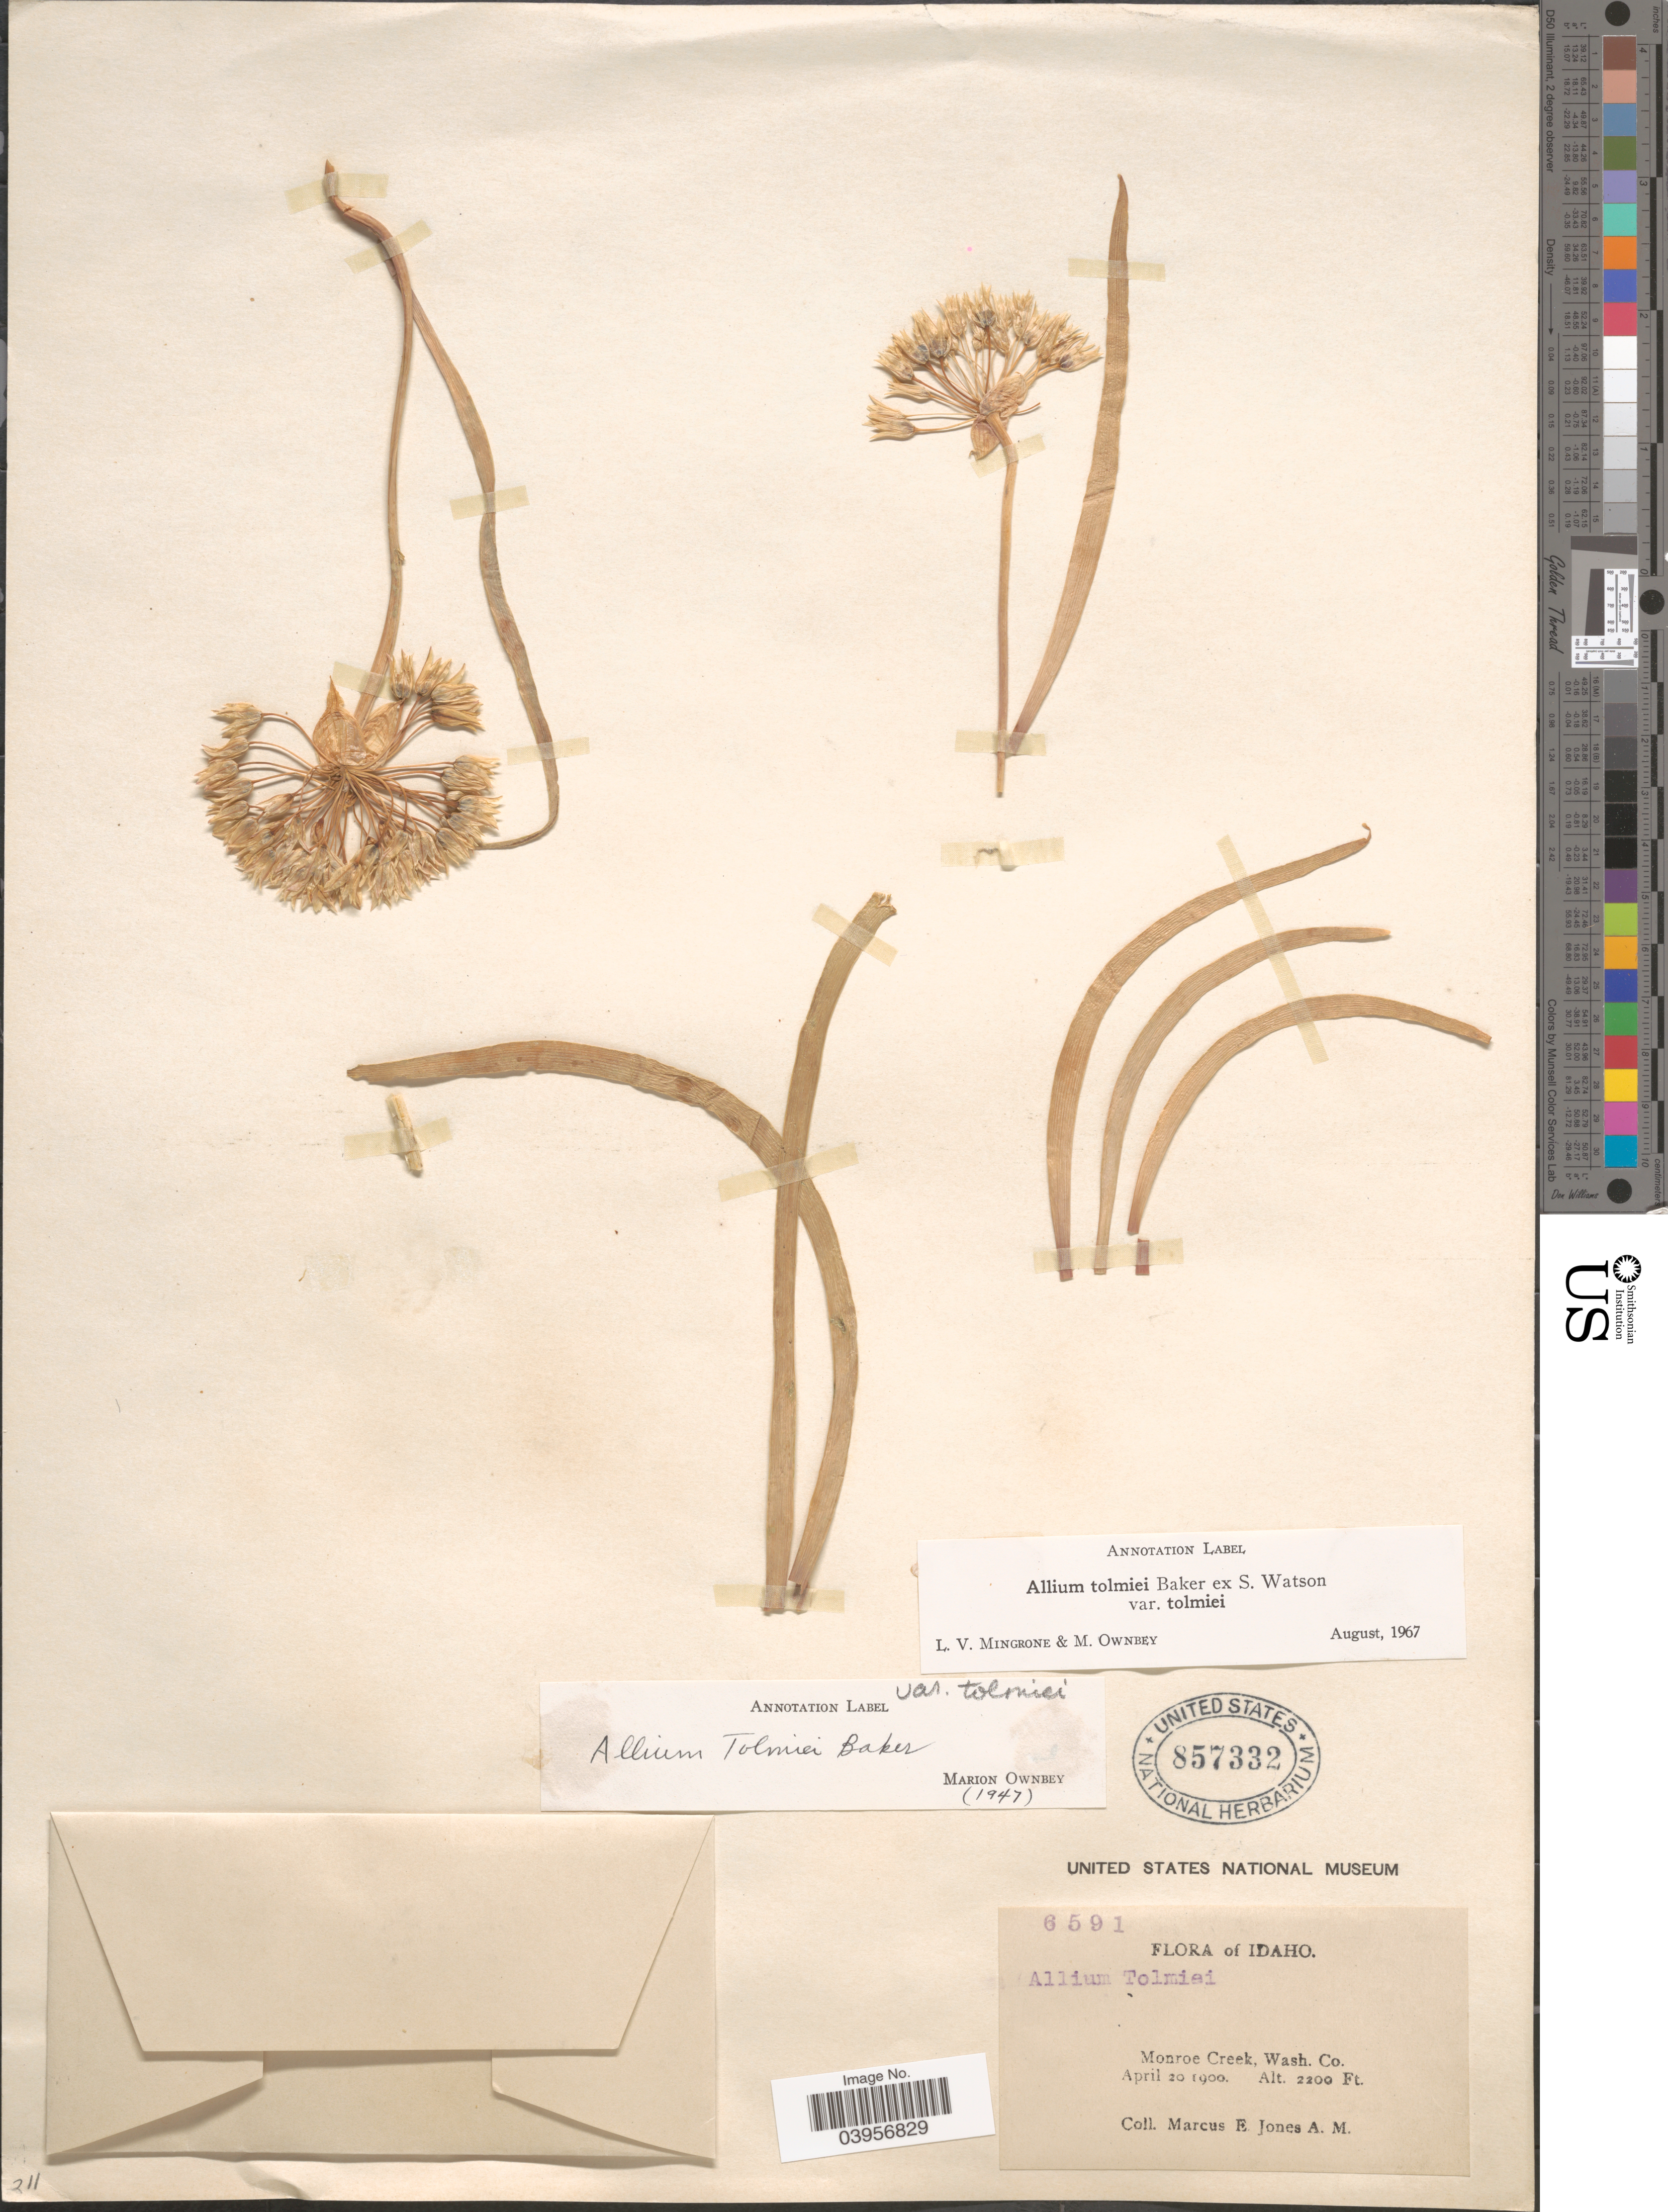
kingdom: Plantae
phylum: Tracheophyta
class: Liliopsida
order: Asparagales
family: Amaryllidaceae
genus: Allium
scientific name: Allium tolmiei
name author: Baker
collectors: M. E. Jones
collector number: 6591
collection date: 1900-04-20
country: United States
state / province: Idaho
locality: Monroe Creek, Wash. Co.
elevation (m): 671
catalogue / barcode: US 857332